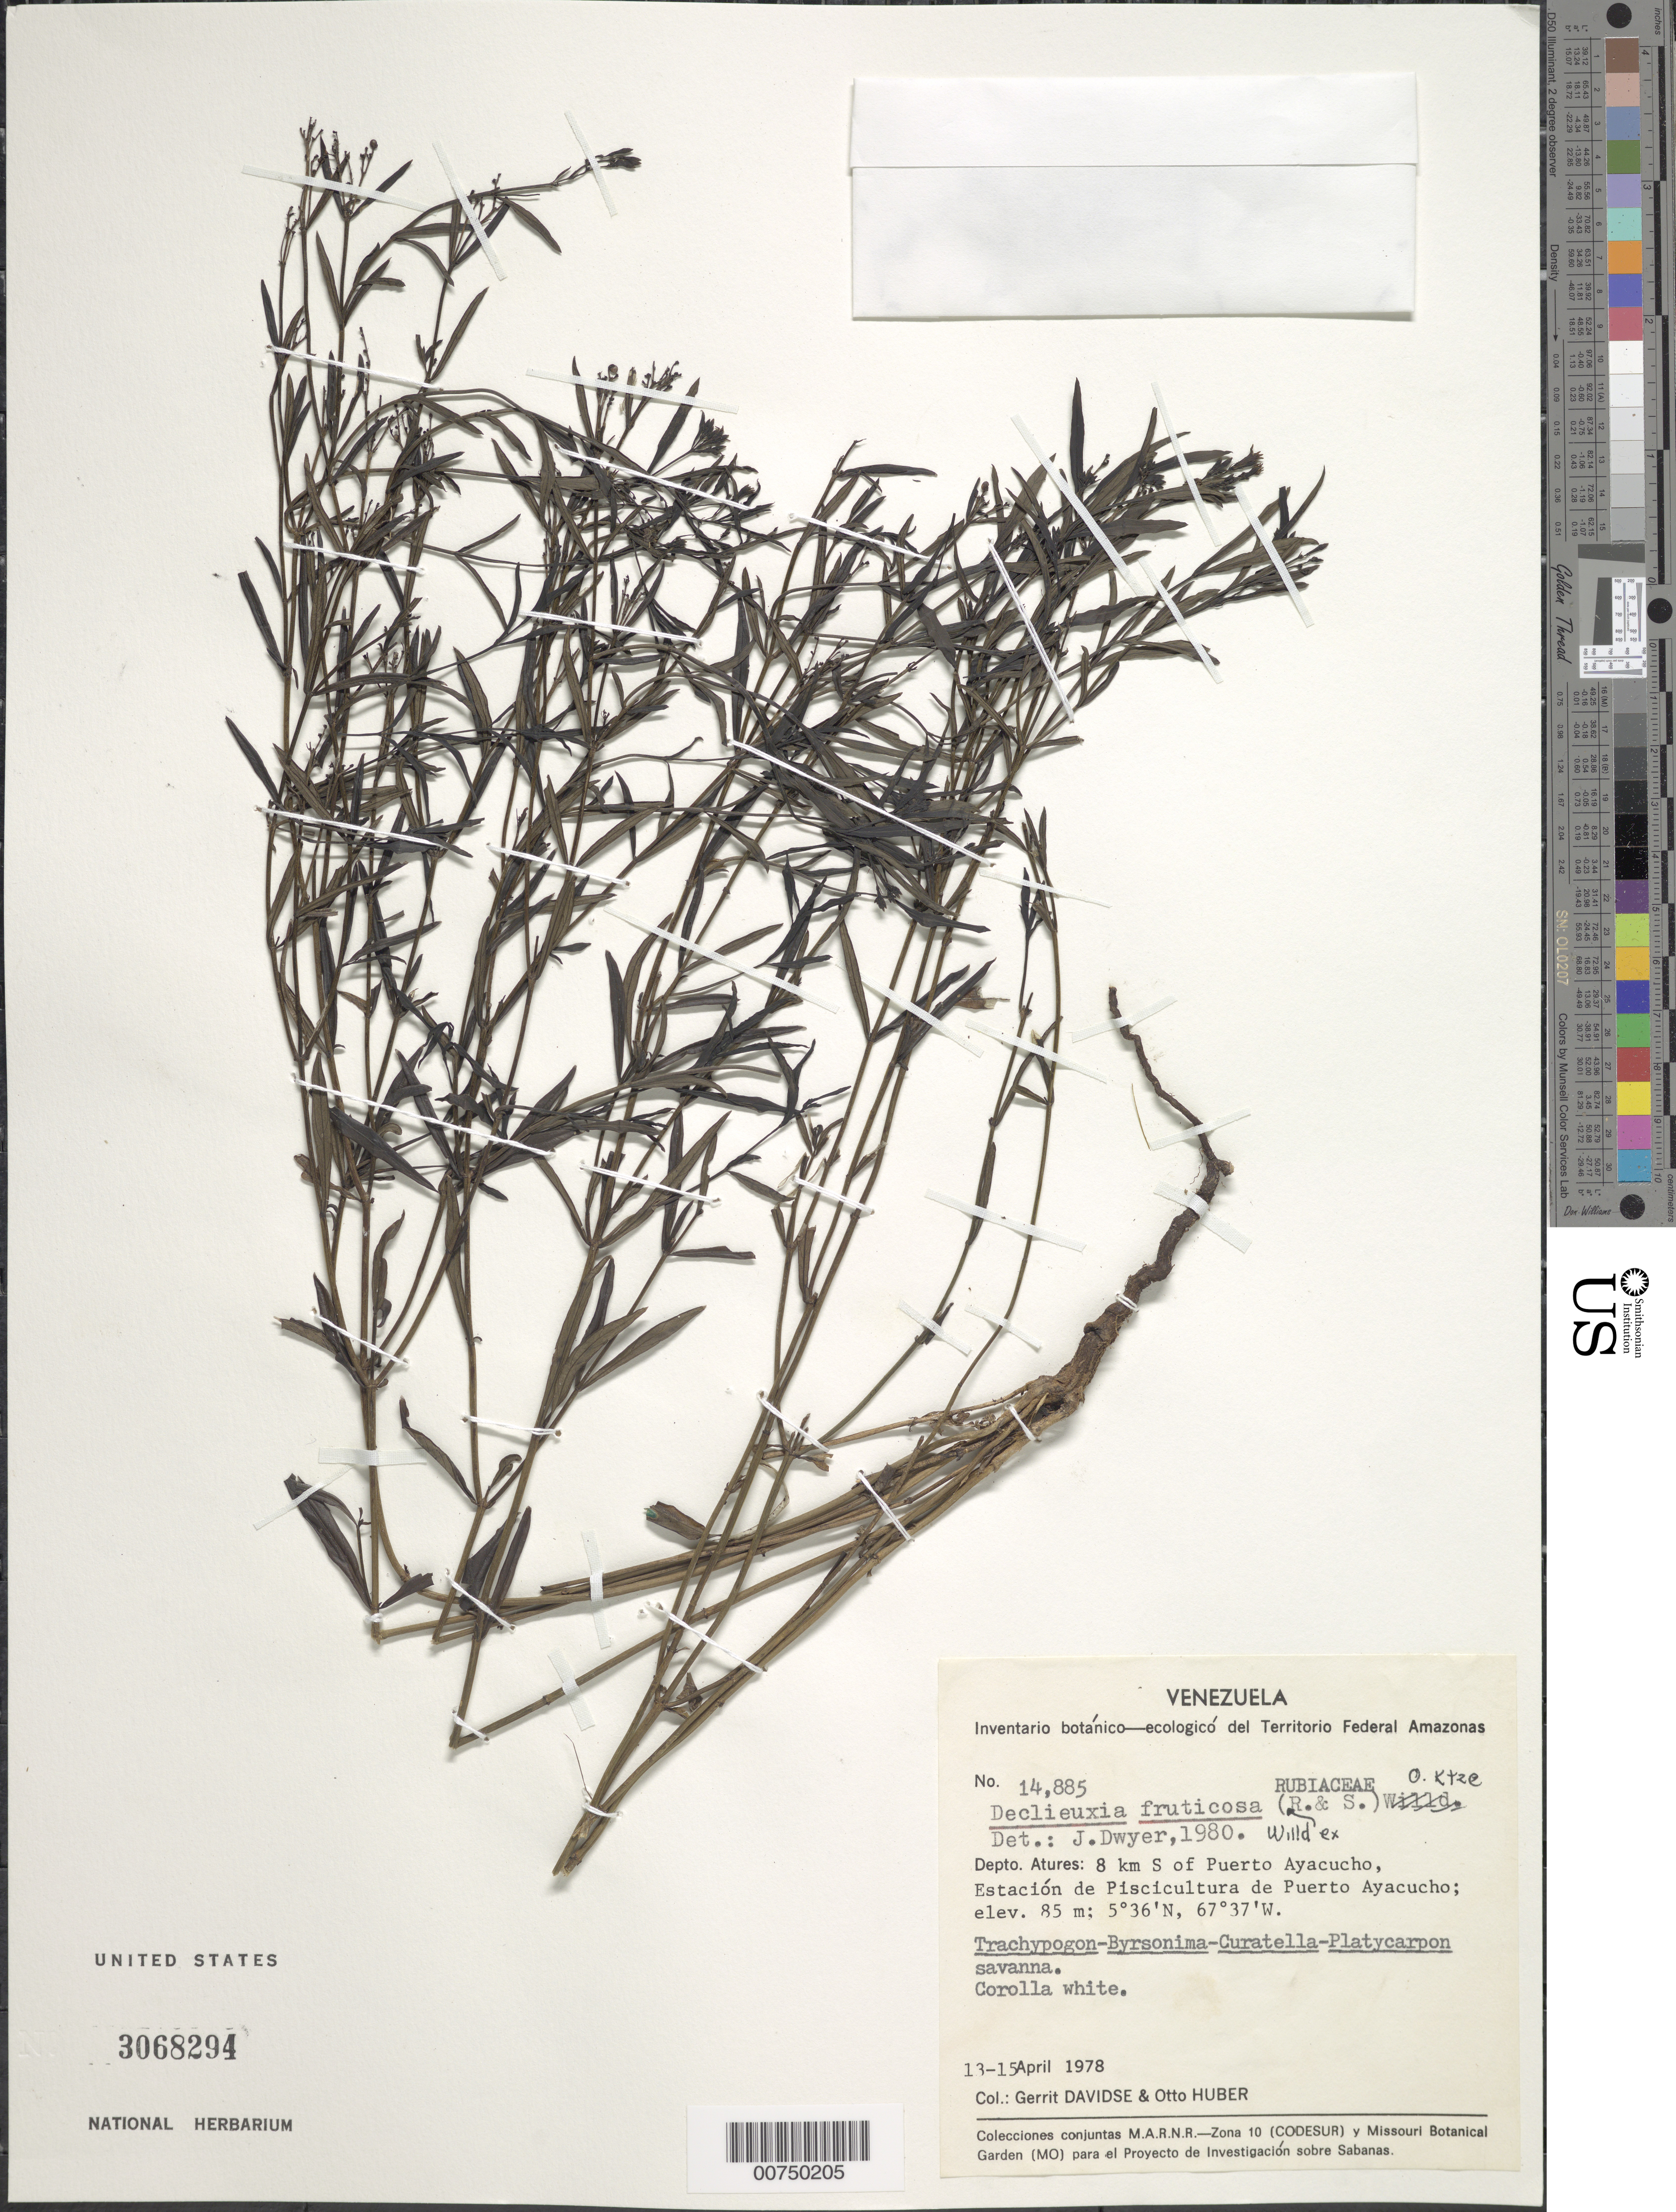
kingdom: Plantae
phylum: Tracheophyta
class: Magnoliopsida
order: Gentianales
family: Rubiaceae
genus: Declieuxia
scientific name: Declieuxia fruticosa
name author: (Willd. ex Roem. & Schult.) Kuntze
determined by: Dwyer, J. D., (MO), Missouri Botanical Garden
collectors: G. Davidse & O. Huber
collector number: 14885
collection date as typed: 13-Apr-78 to 15-Apr-78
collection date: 1978-04-13/1978-04-15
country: Venezuela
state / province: Amazonas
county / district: Atures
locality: Puerto Ayacucho, 8 km S of, Estación de Piscicultura de Puerto Ayacucho, Río Orinoco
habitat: Trachypogon-Byrsonima-Curatella-Platycarpon savanna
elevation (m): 85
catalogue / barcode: US 3068294